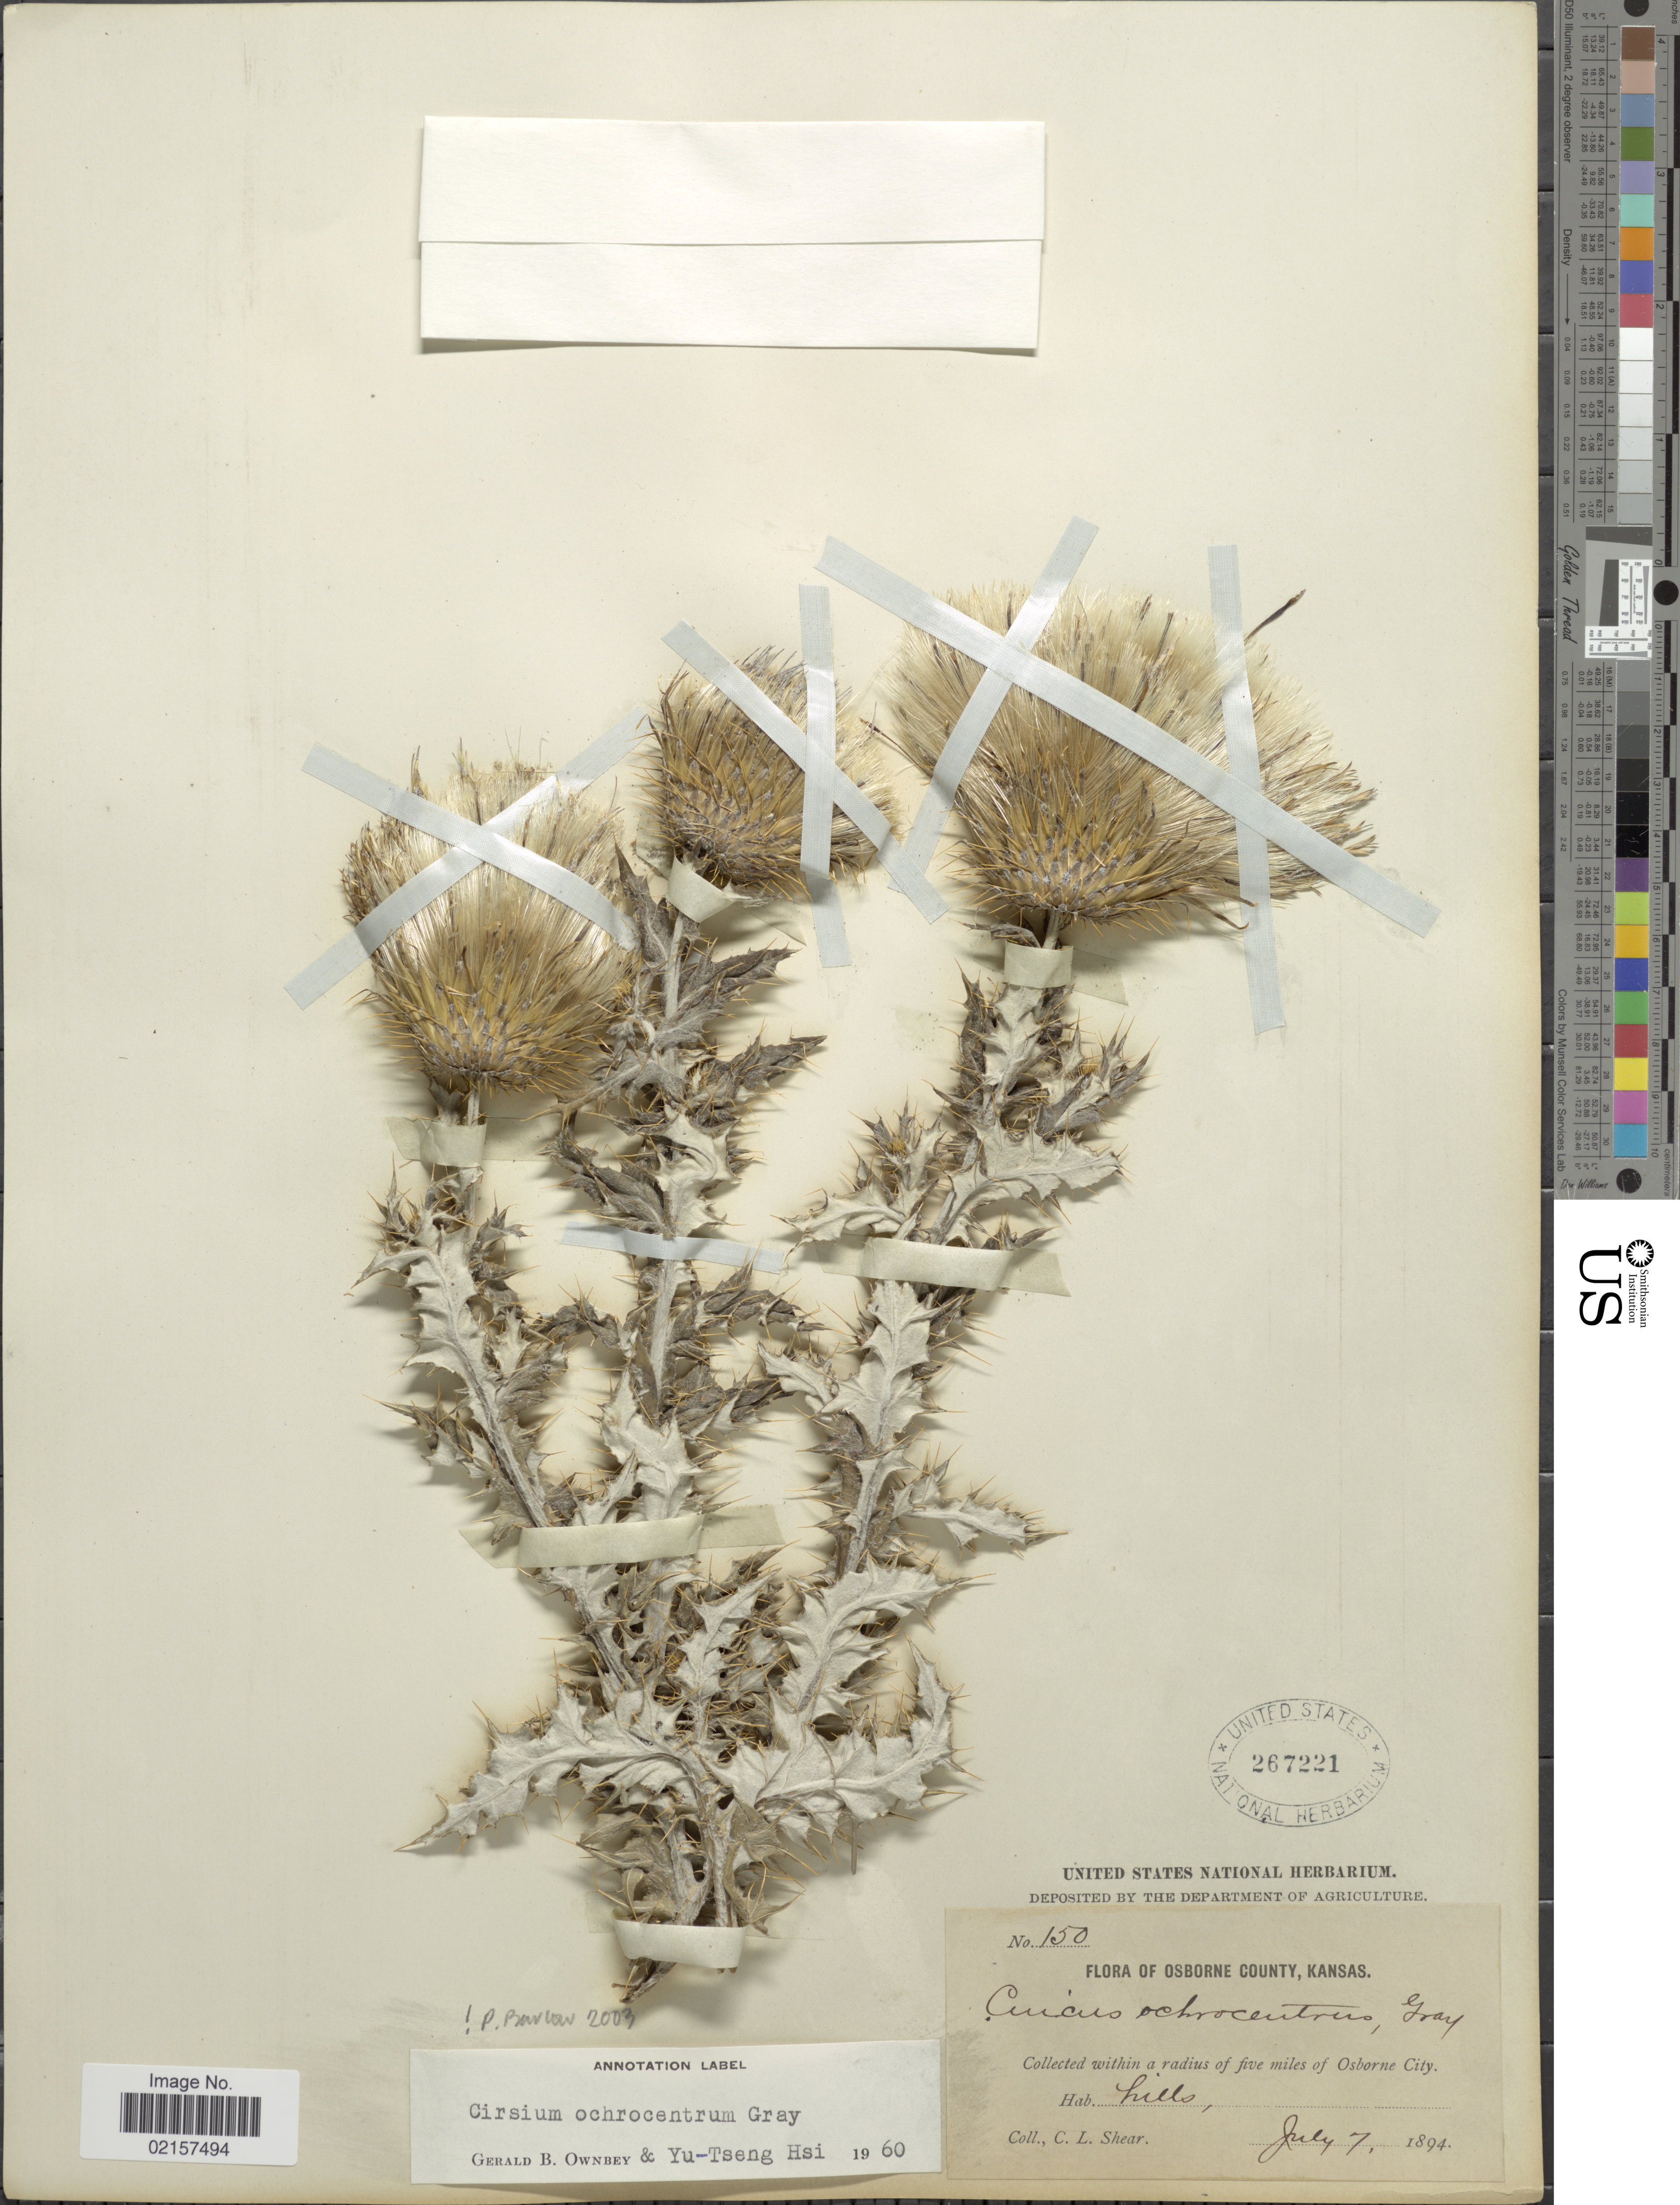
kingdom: Plantae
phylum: Tracheophyta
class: Magnoliopsida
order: Asterales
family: Asteraceae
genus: Cirsium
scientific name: Cirsium ochrocentrum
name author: A. Gray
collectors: C. L. Shear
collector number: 150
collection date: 1894-09-07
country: United States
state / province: Kansas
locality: Osborne County, a radius of five miles of Osborne City, hills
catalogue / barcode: US 267221